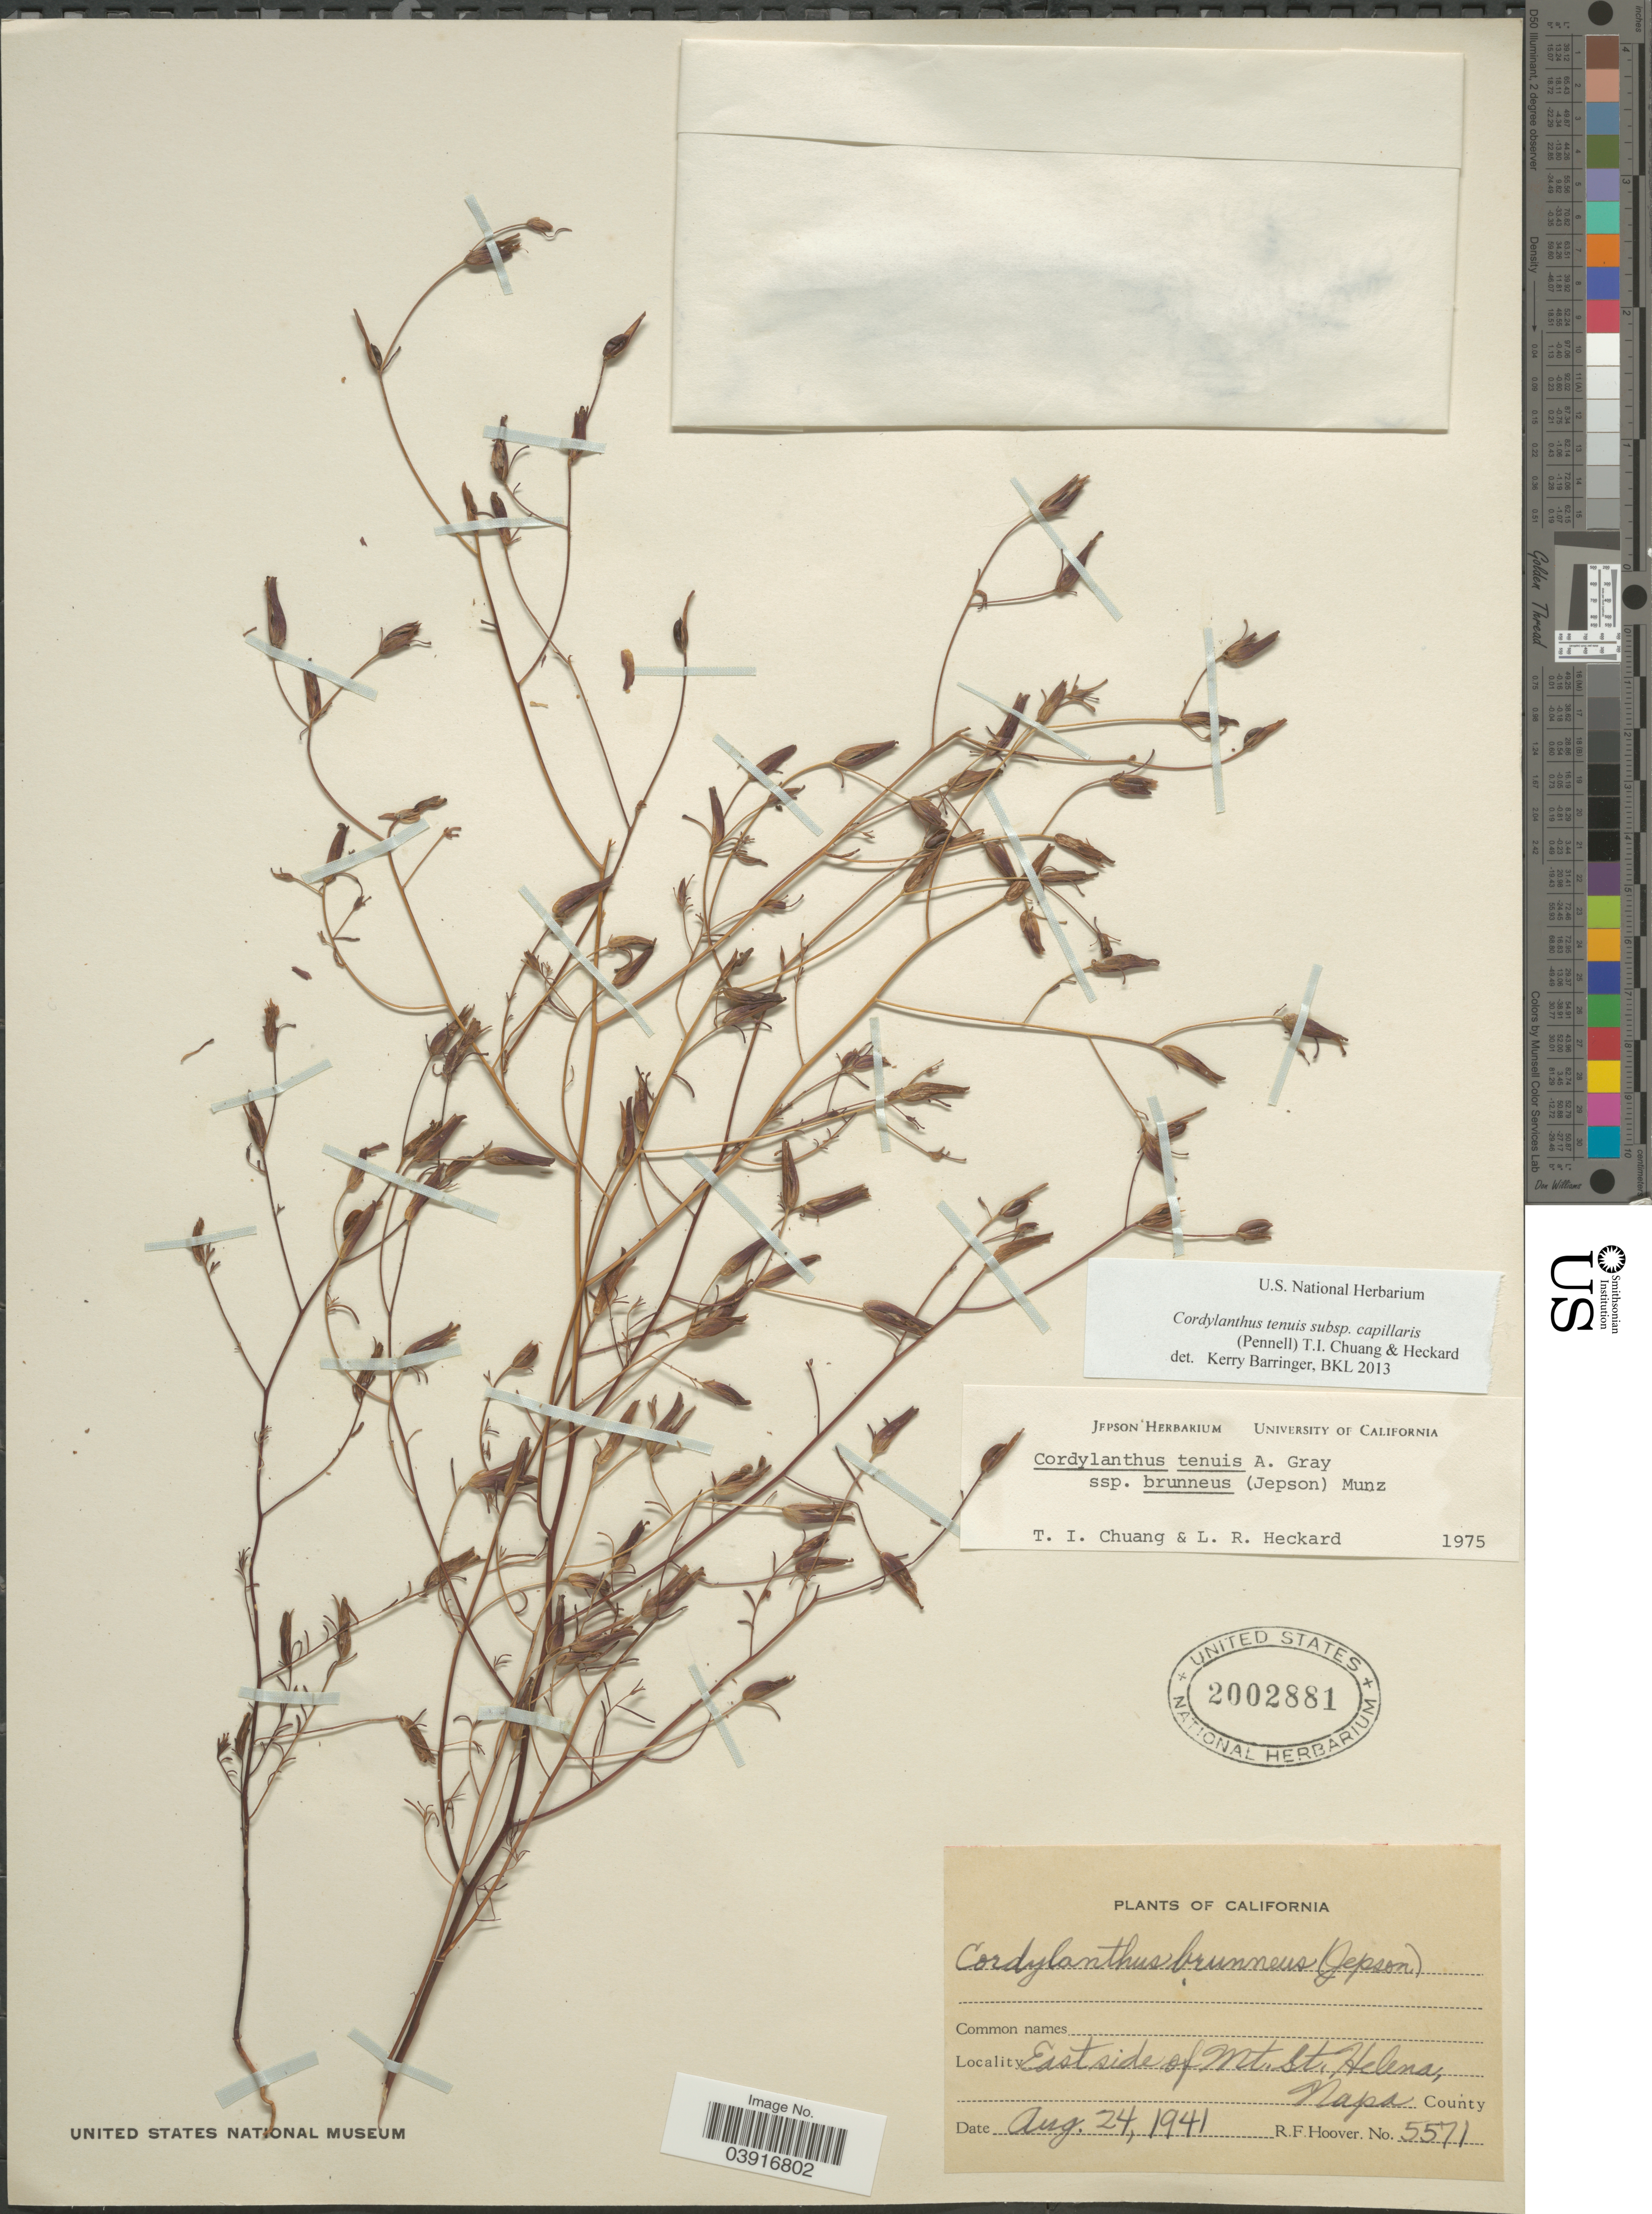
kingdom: Plantae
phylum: Tracheophyta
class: Magnoliopsida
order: Lamiales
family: Orobanchaceae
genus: Cordylanthus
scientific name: Cordylanthus tenuis subsp. capillaris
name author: (Pennell) T.I. Chuang & Heckard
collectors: R. F. Hoover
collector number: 5571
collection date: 1941-08-24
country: United States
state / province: California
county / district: Napa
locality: Eastside of Mt. St. Helena, Napa County.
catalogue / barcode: US 2002881